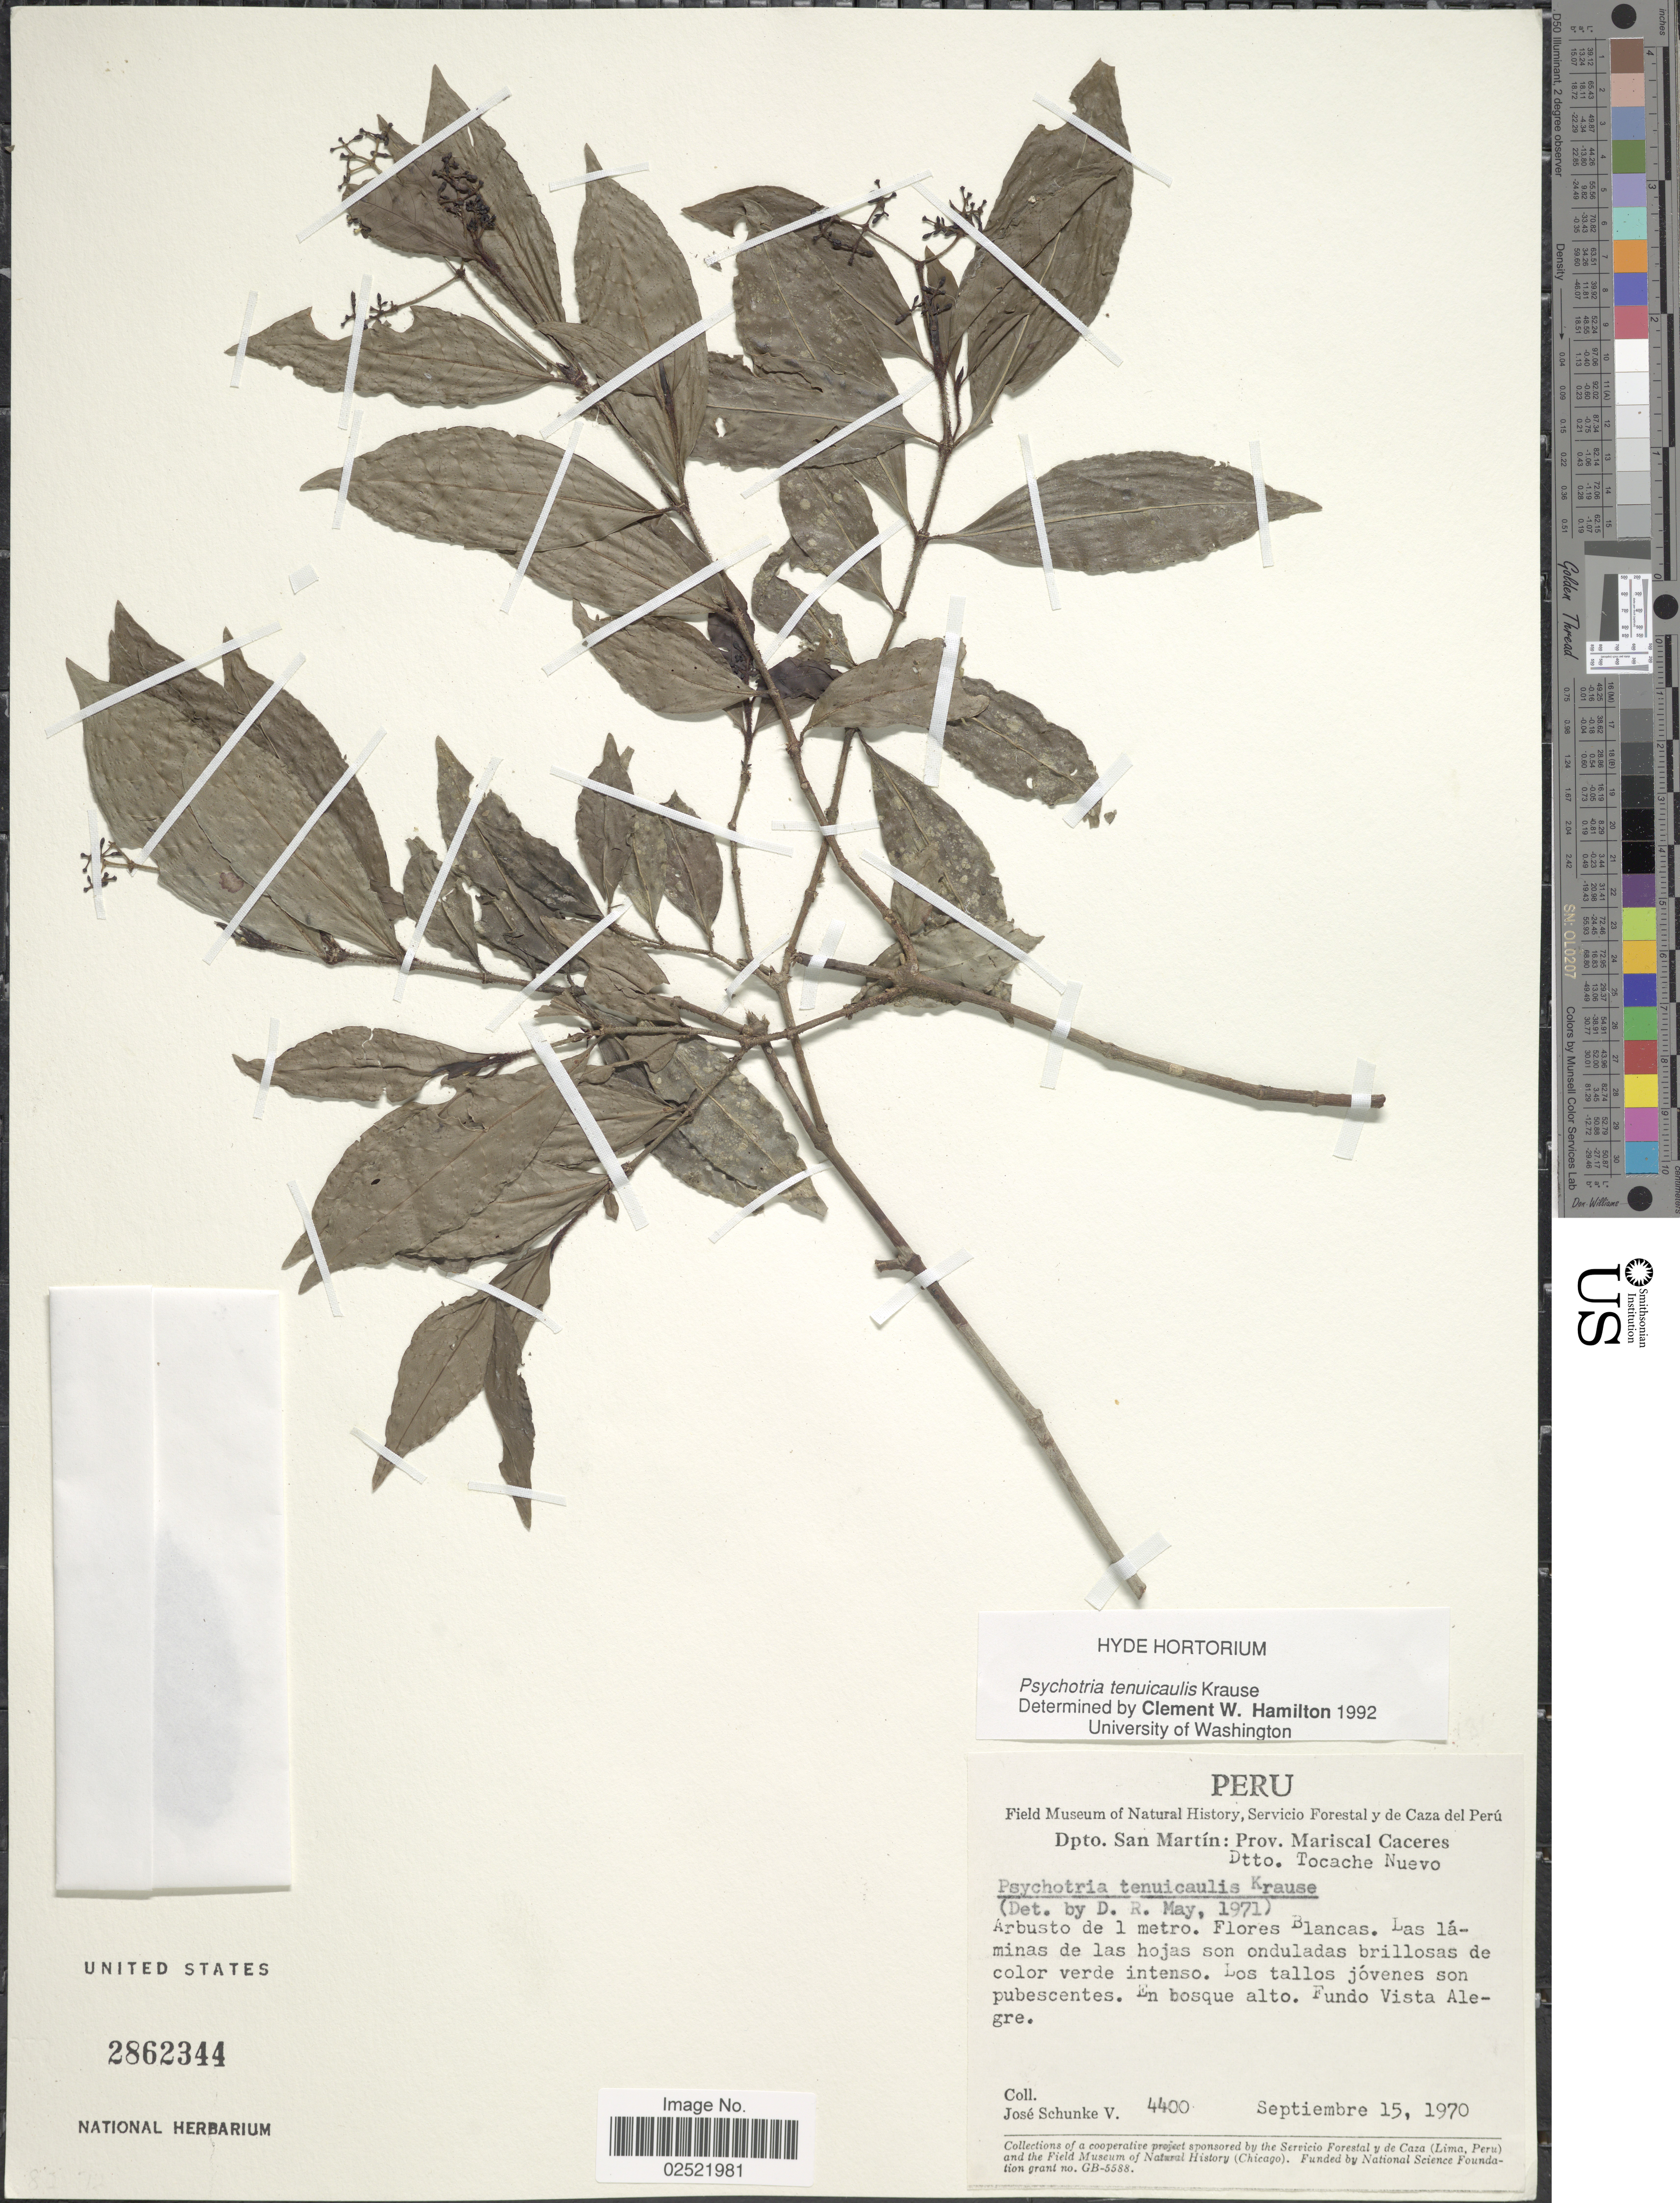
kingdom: Plantae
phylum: Tracheophyta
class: Magnoliopsida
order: Gentianales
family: Rubiaceae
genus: Psychotria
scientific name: Psychotria tenuicaulis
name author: K. Krause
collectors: J. Schunke Vigo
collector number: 4400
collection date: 1970-09-15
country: Peru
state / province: San Martín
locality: Prov. Mariscal Caceres. Dtto. Tocache Nuevo. Fundo Vista Alegre.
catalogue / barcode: US 2862344